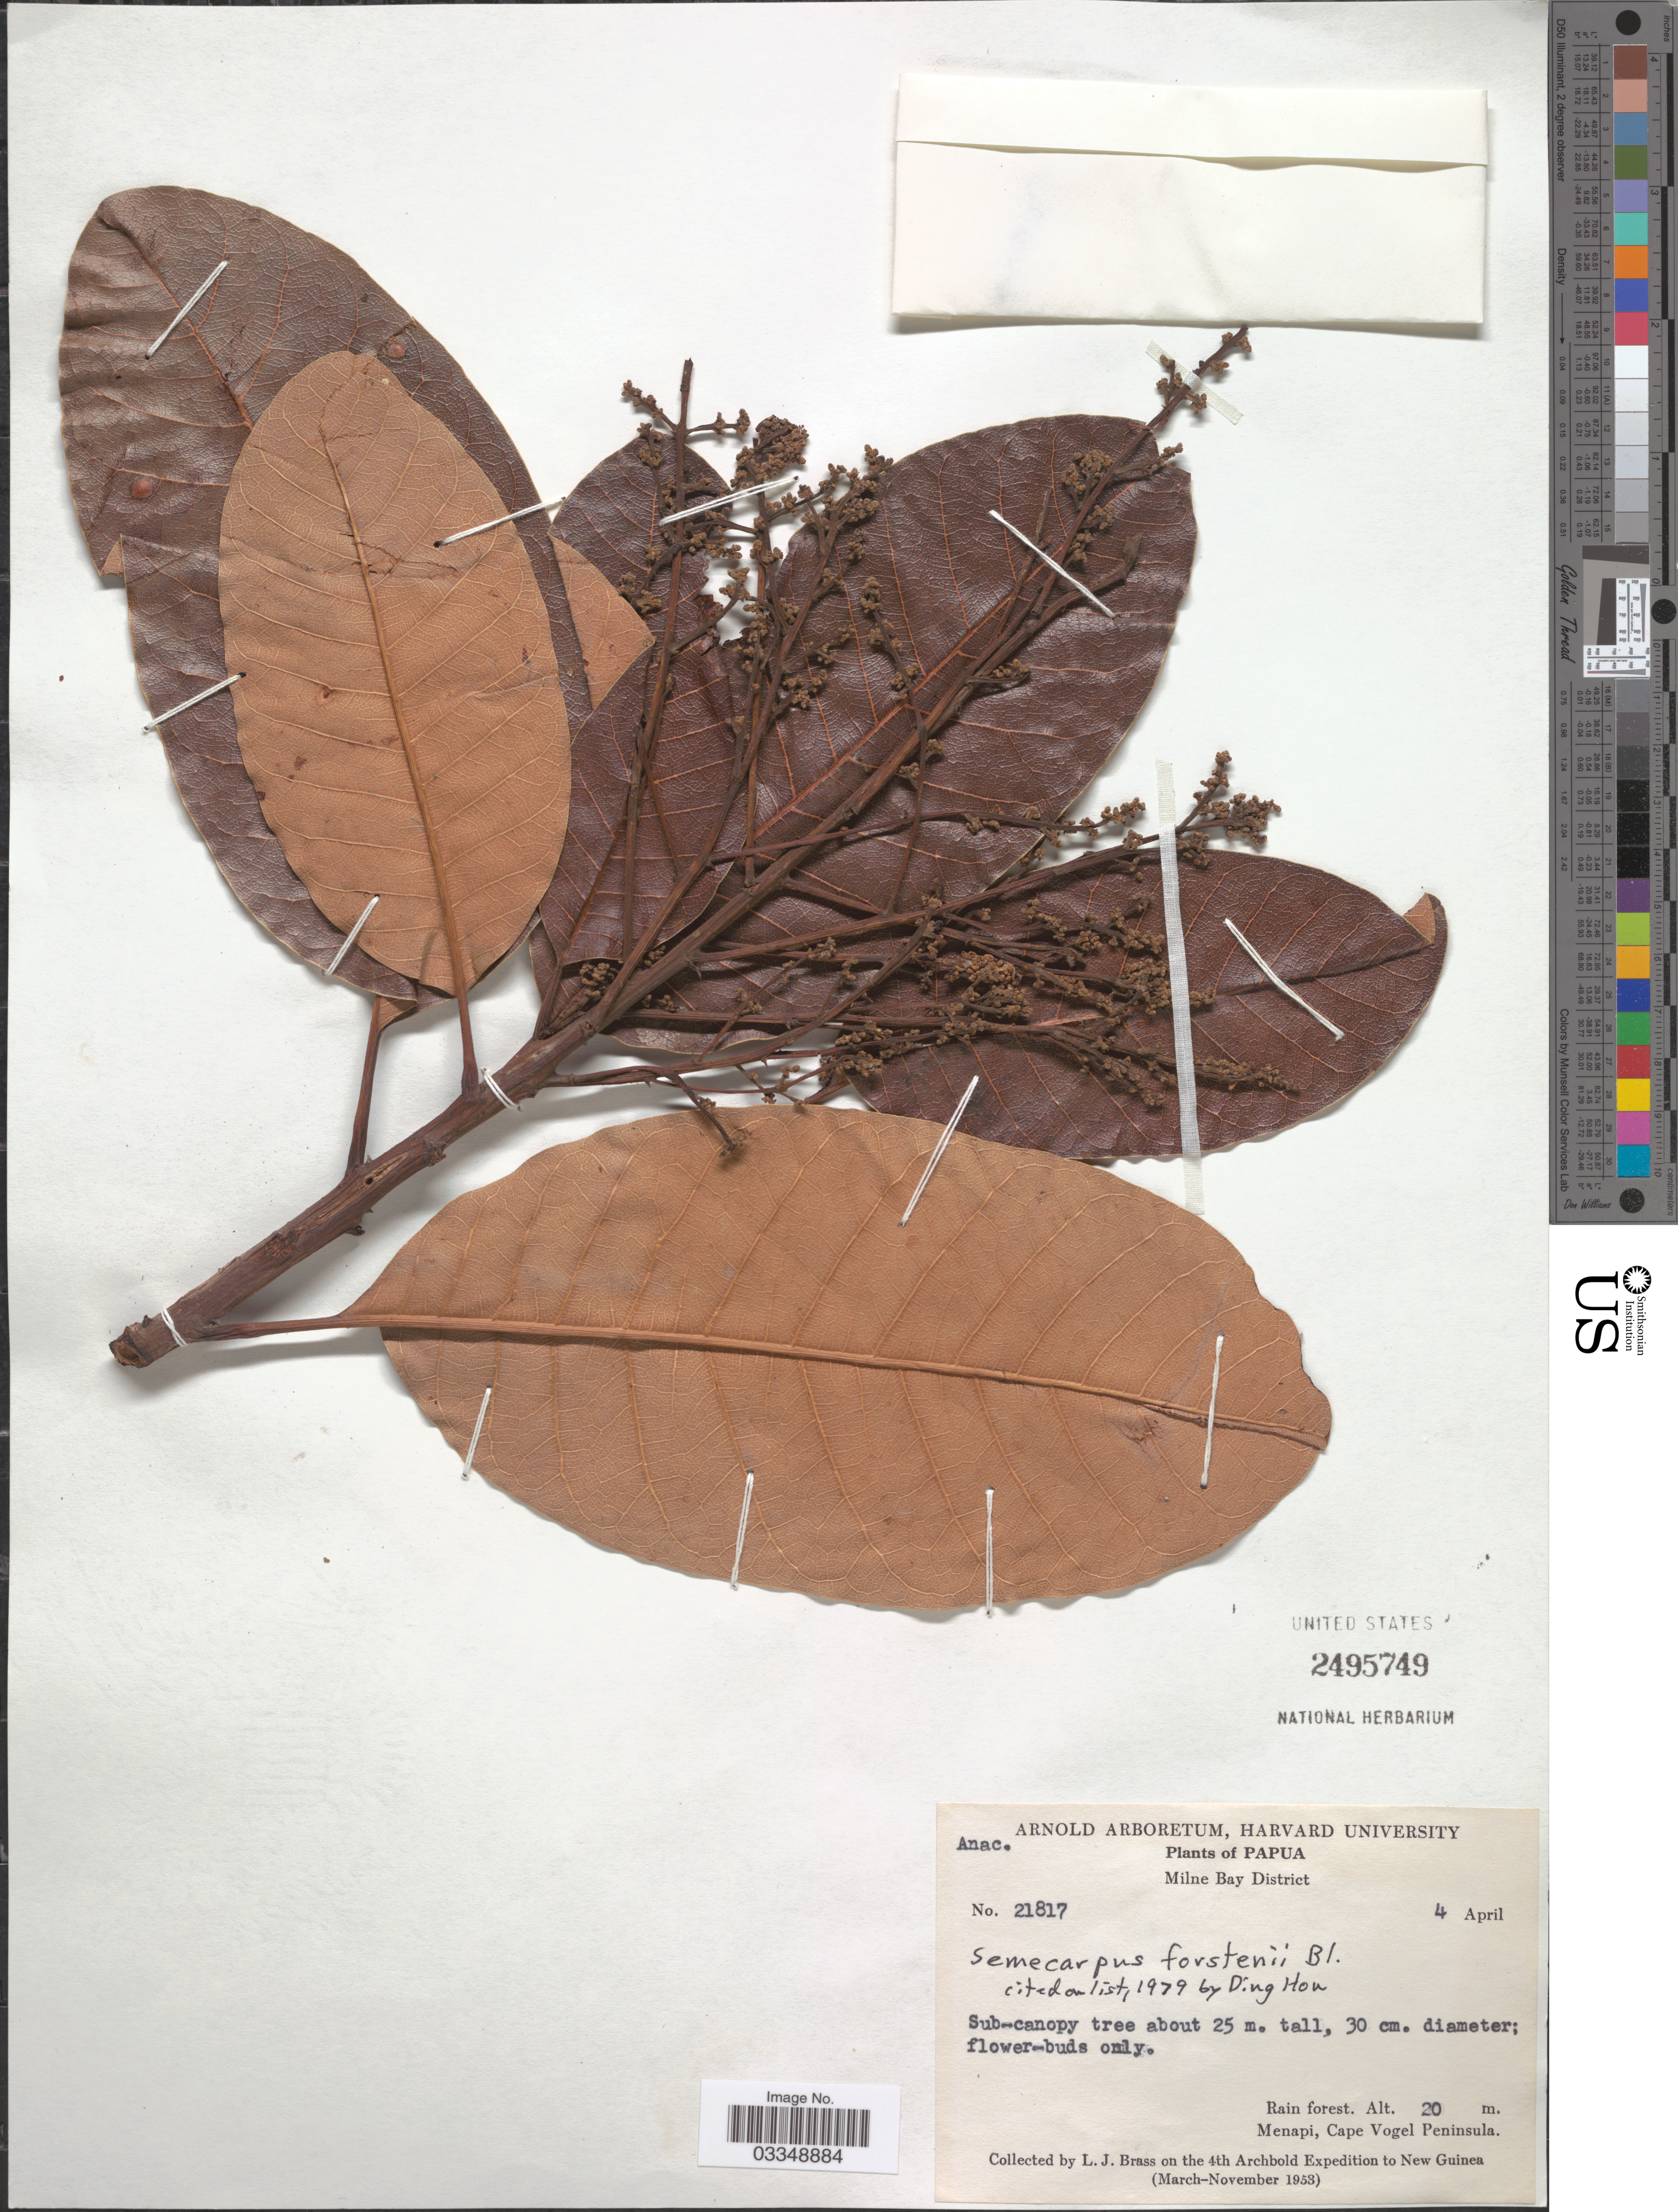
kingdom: Plantae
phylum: Tracheophyta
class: Magnoliopsida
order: Sapindales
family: Anacardiaceae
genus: Semecarpus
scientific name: Semecarpus forstenii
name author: Blume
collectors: L. J. Brass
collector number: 21817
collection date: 1953-04-04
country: Papua New Guinea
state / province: Milne Bay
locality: Papua. Milne Bay District. Menapi, Cape Vogel Peninsula. New Guinea.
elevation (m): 20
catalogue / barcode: US 2495749